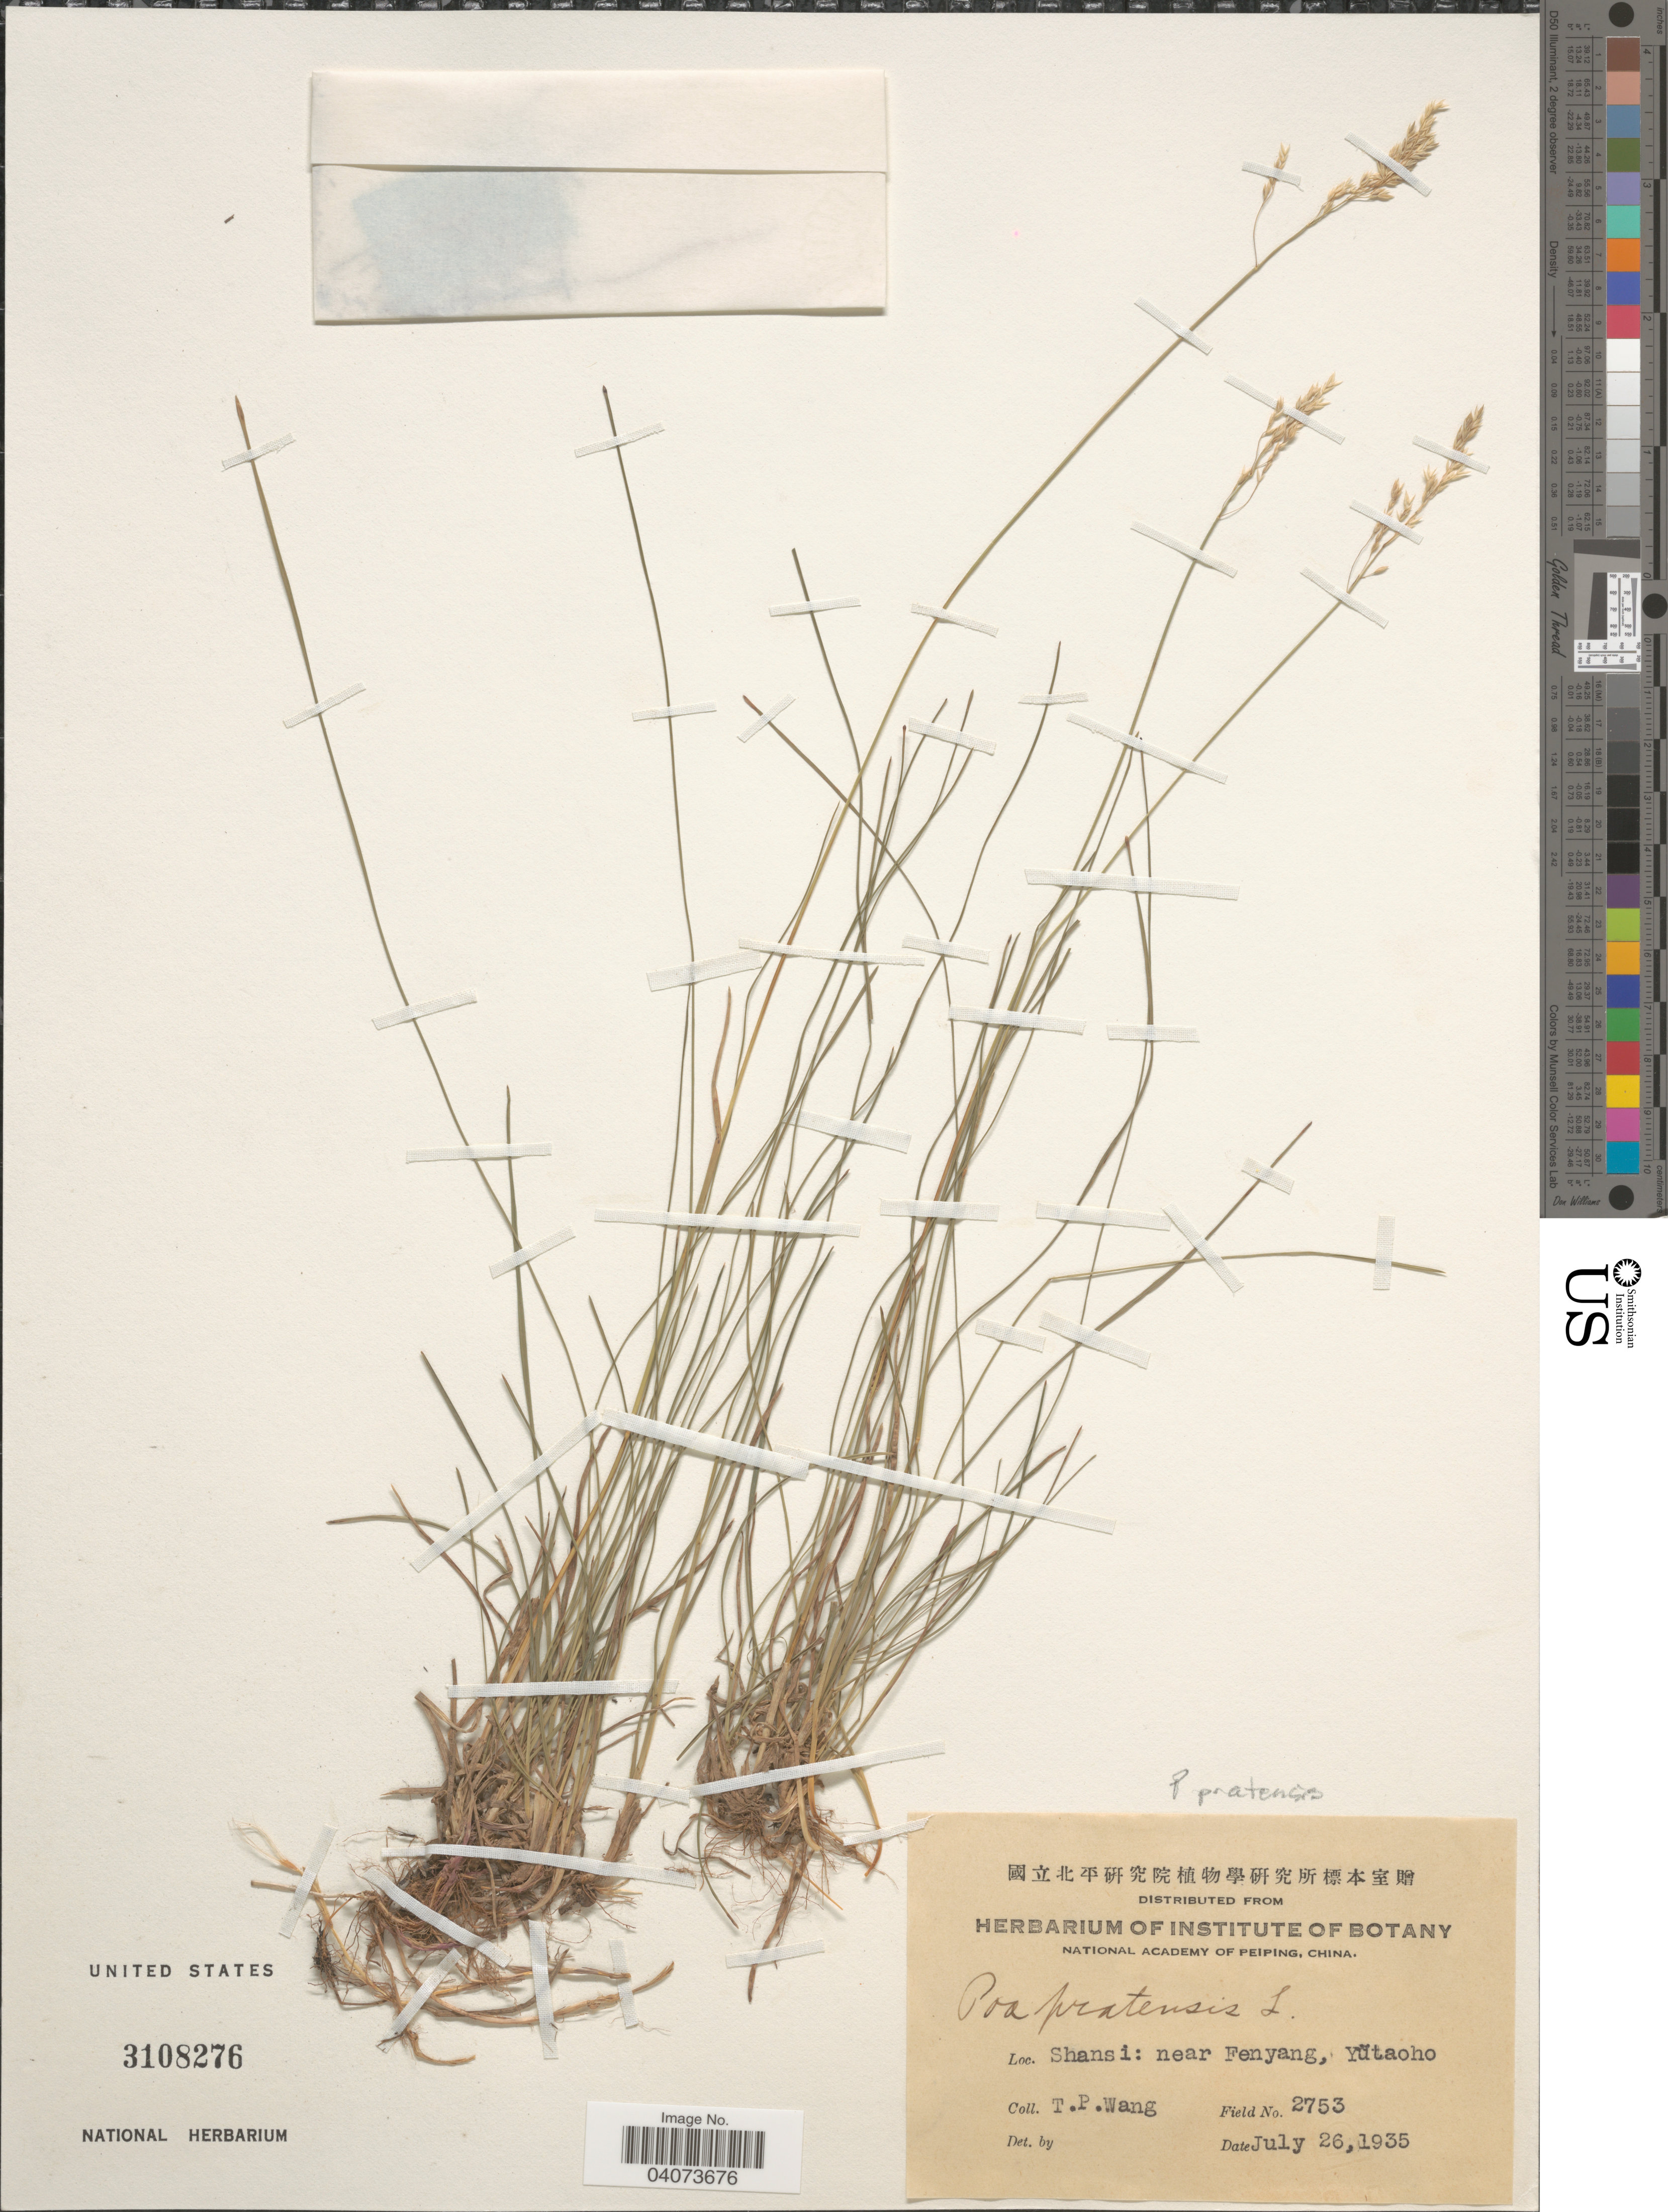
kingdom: Plantae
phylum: Tracheophyta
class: Liliopsida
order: Poales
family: Poaceae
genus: Poa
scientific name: Poa pratensis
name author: L.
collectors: T. Wang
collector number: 2753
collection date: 1935-07-26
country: China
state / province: Shanxi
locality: Shansi: near Fenyang, Yütaoho.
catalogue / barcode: US 3108276